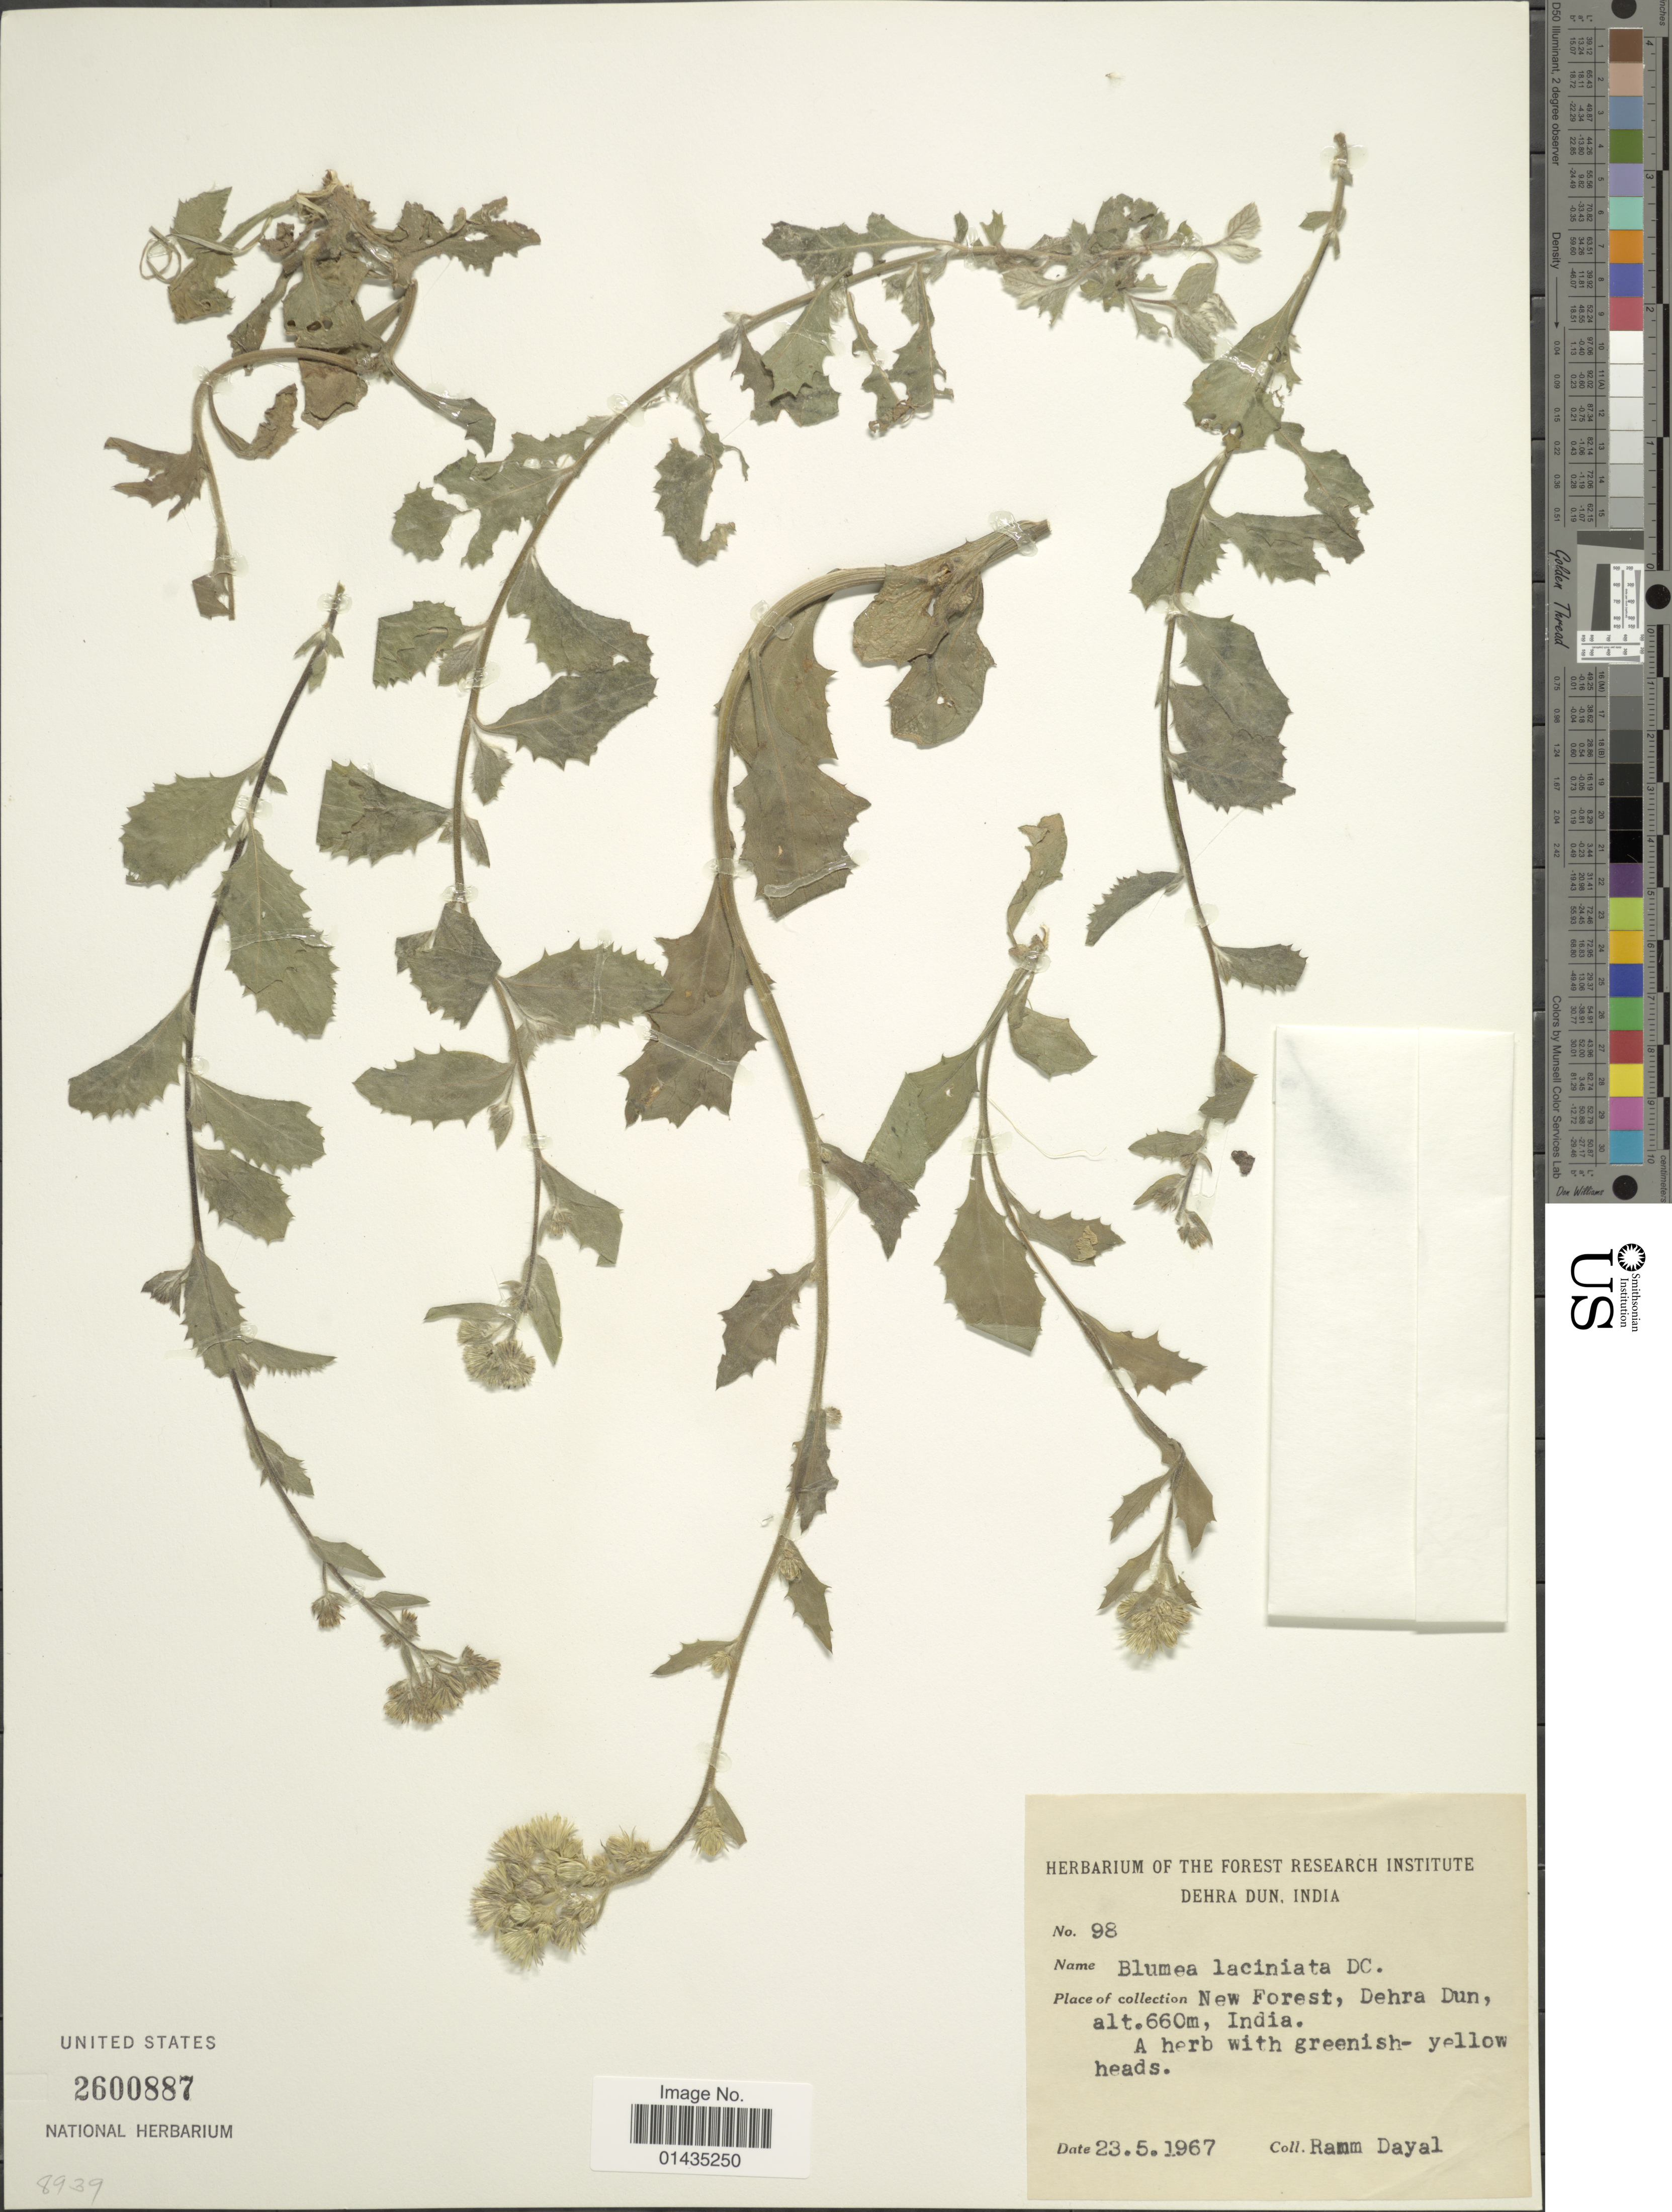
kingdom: Plantae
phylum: Tracheophyta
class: Magnoliopsida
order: Asterales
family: Asteraceae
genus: Blumea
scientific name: Blumea laciniata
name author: (Roxb.) DC.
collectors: R. Dayal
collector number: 98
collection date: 1967-05-23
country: India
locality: Dehra Dun, New Forest, Dehra Dun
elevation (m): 660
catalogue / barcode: US 2600887